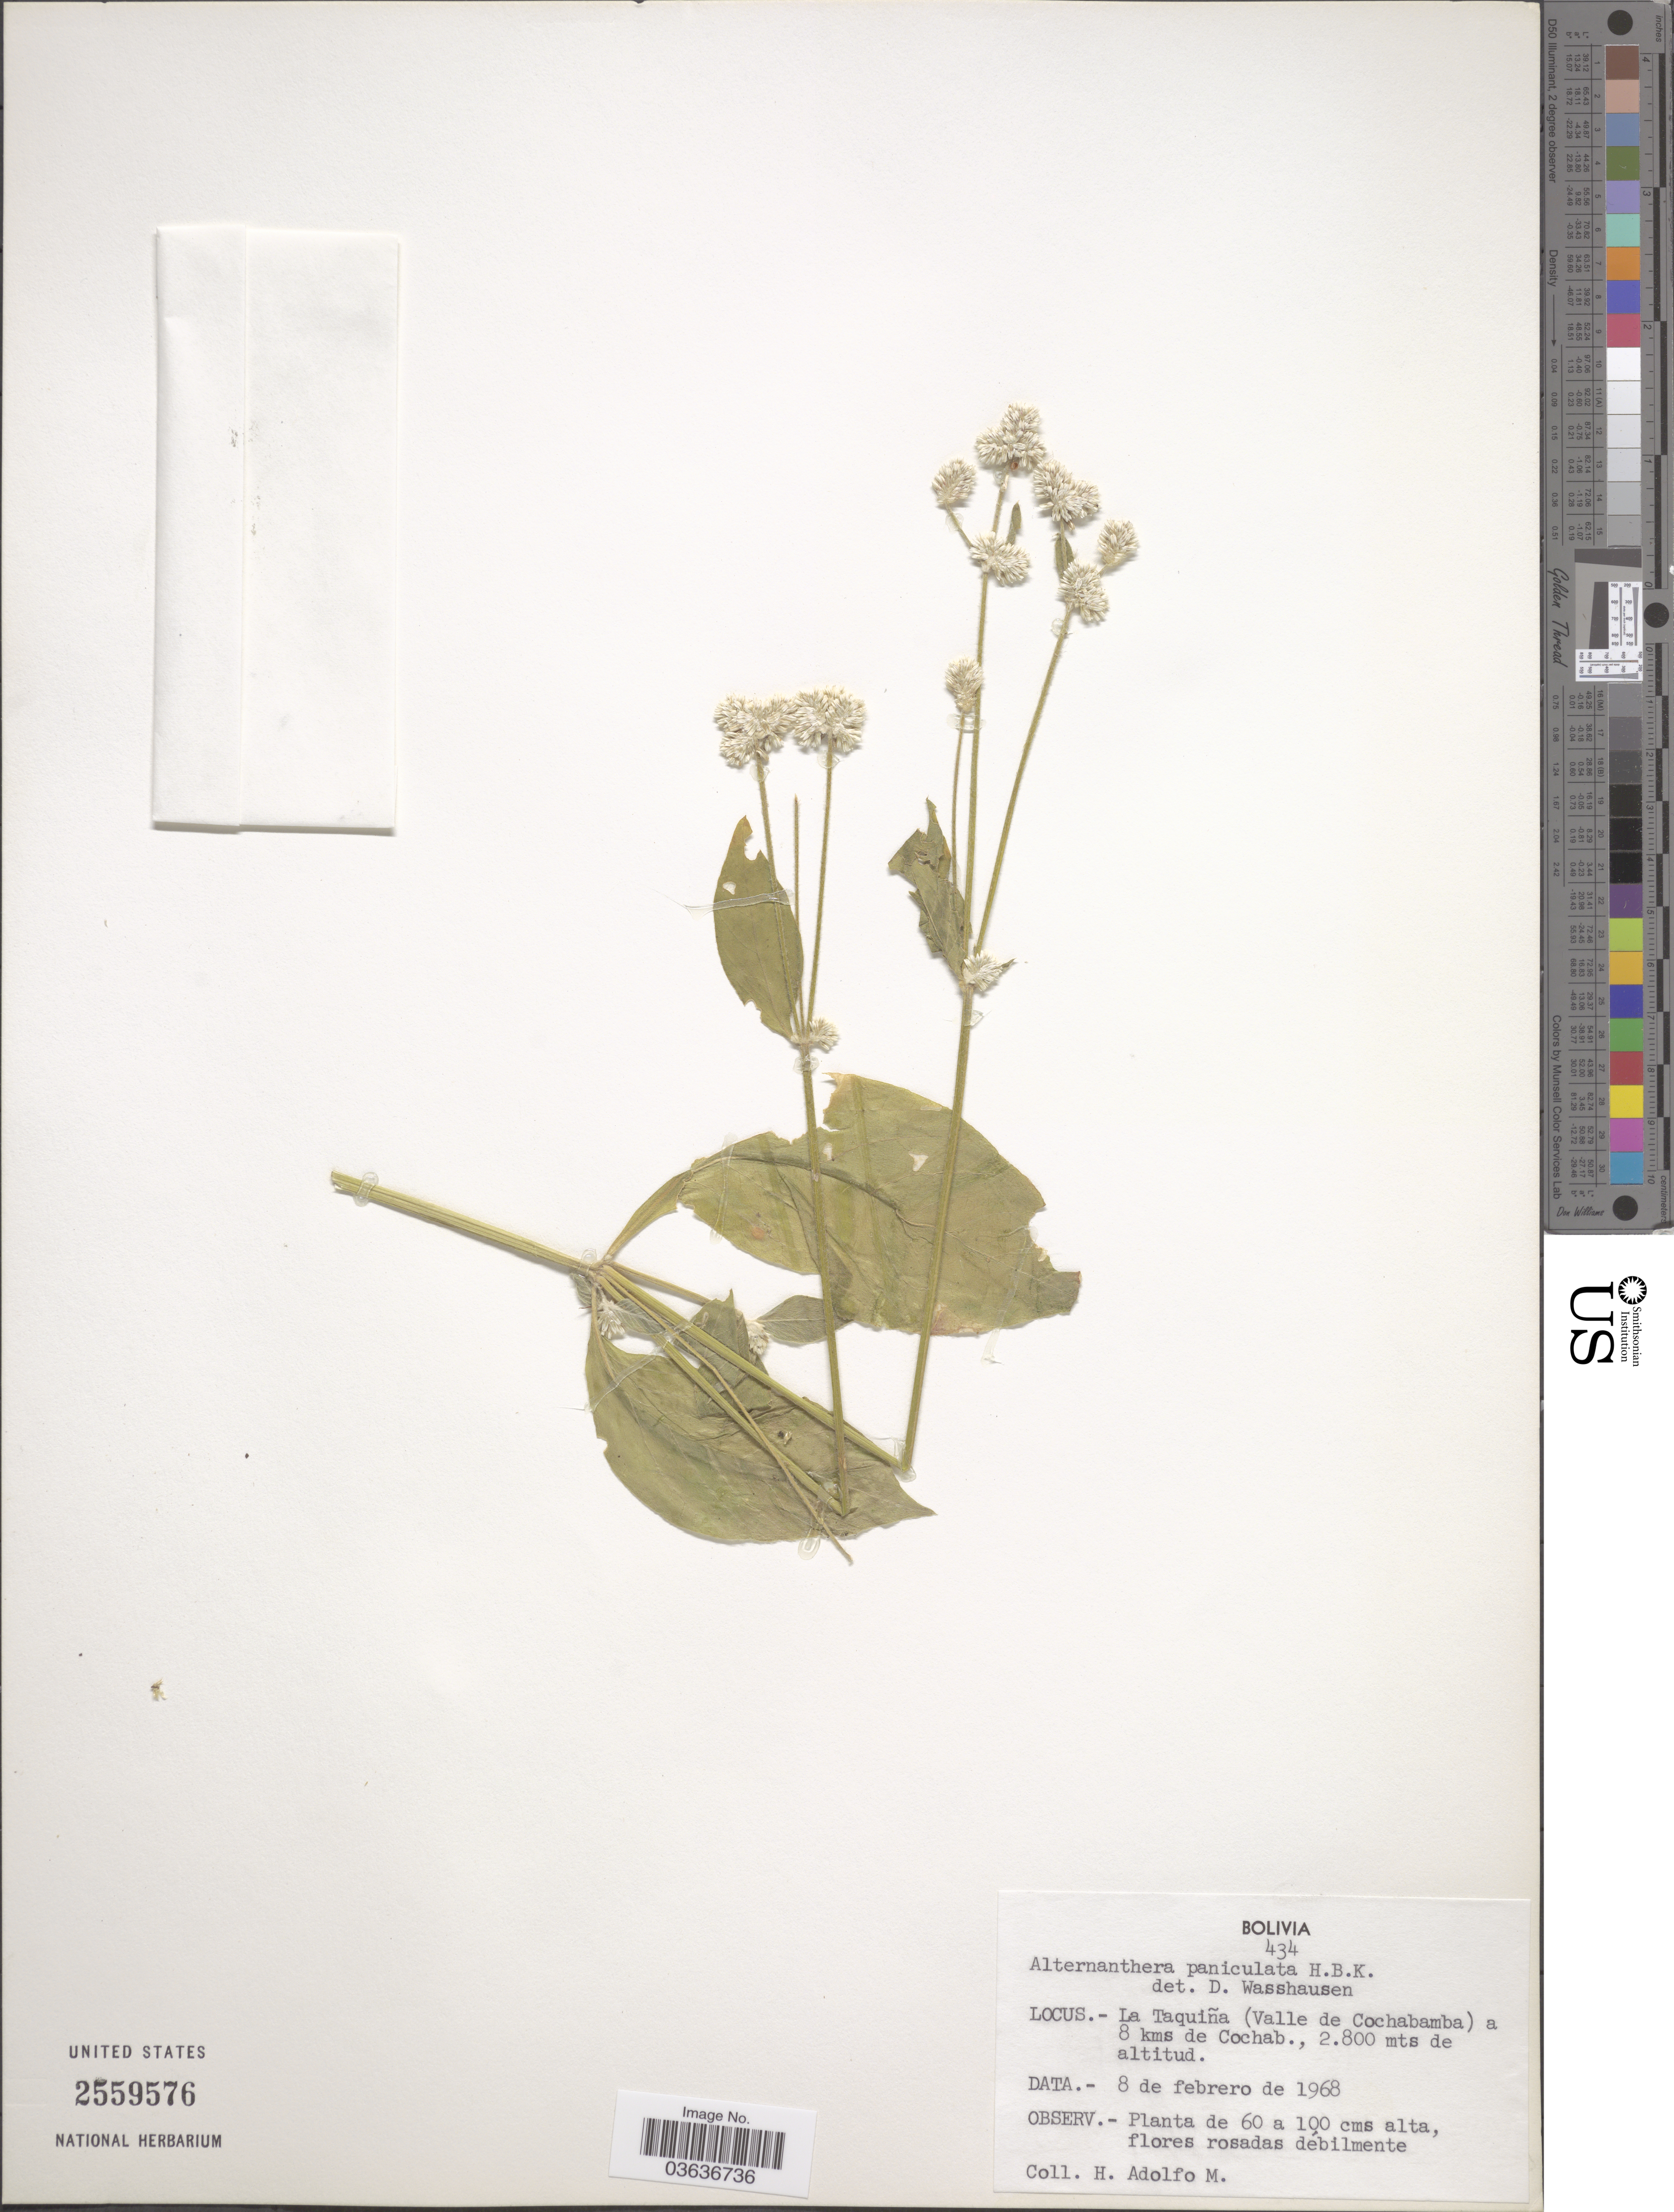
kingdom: Plantae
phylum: Tracheophyta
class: Magnoliopsida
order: Caryophyllales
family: Amaranthaceae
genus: Alternanthera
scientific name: Alternanthera porrigens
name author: (Jacq.) Kuntze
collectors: H. Adolfo M.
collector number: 434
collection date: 1968-02-08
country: Bolivia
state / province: Cochabamba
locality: La Taquiña (Valle de Cochabamba) a 8 kms. de Cochab.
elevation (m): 2800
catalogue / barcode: US 2559576